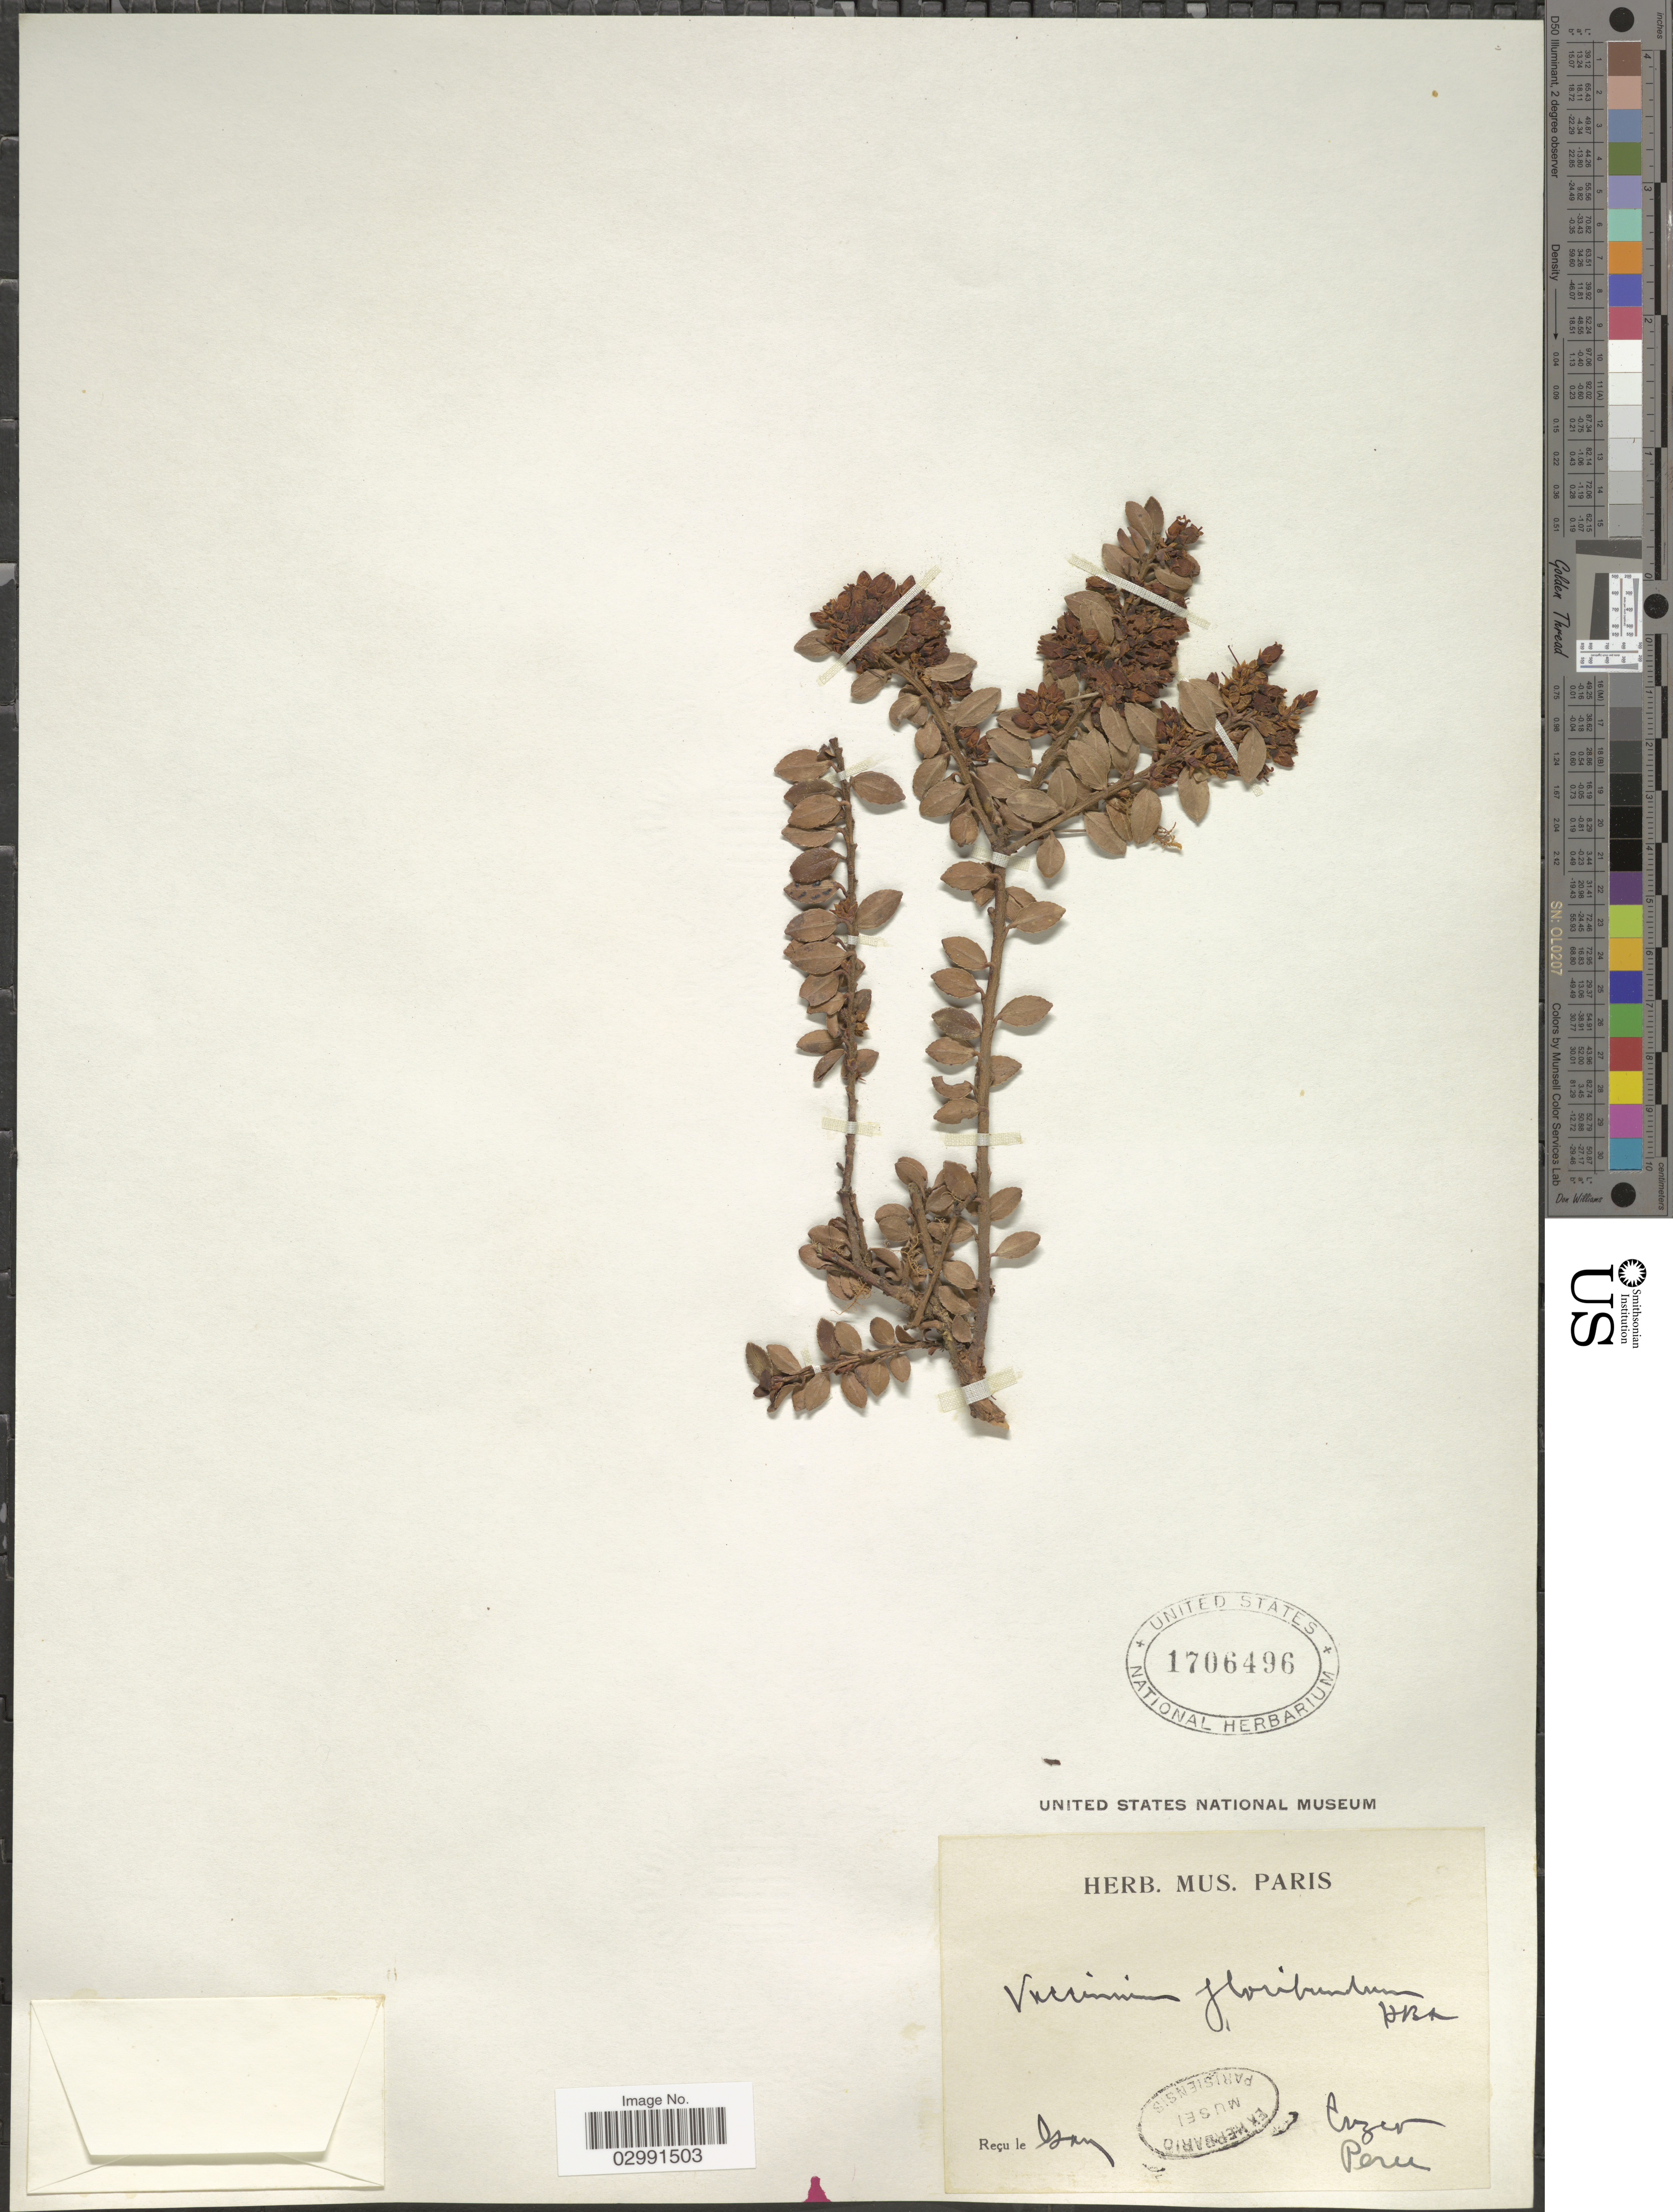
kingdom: Plantae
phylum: Tracheophyta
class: Magnoliopsida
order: Ericales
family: Ericaceae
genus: Vaccinium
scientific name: Vaccinium floribundum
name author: Kunth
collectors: -- Gay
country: Peru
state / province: Cusco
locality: Cuzco.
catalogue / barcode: US 1706496